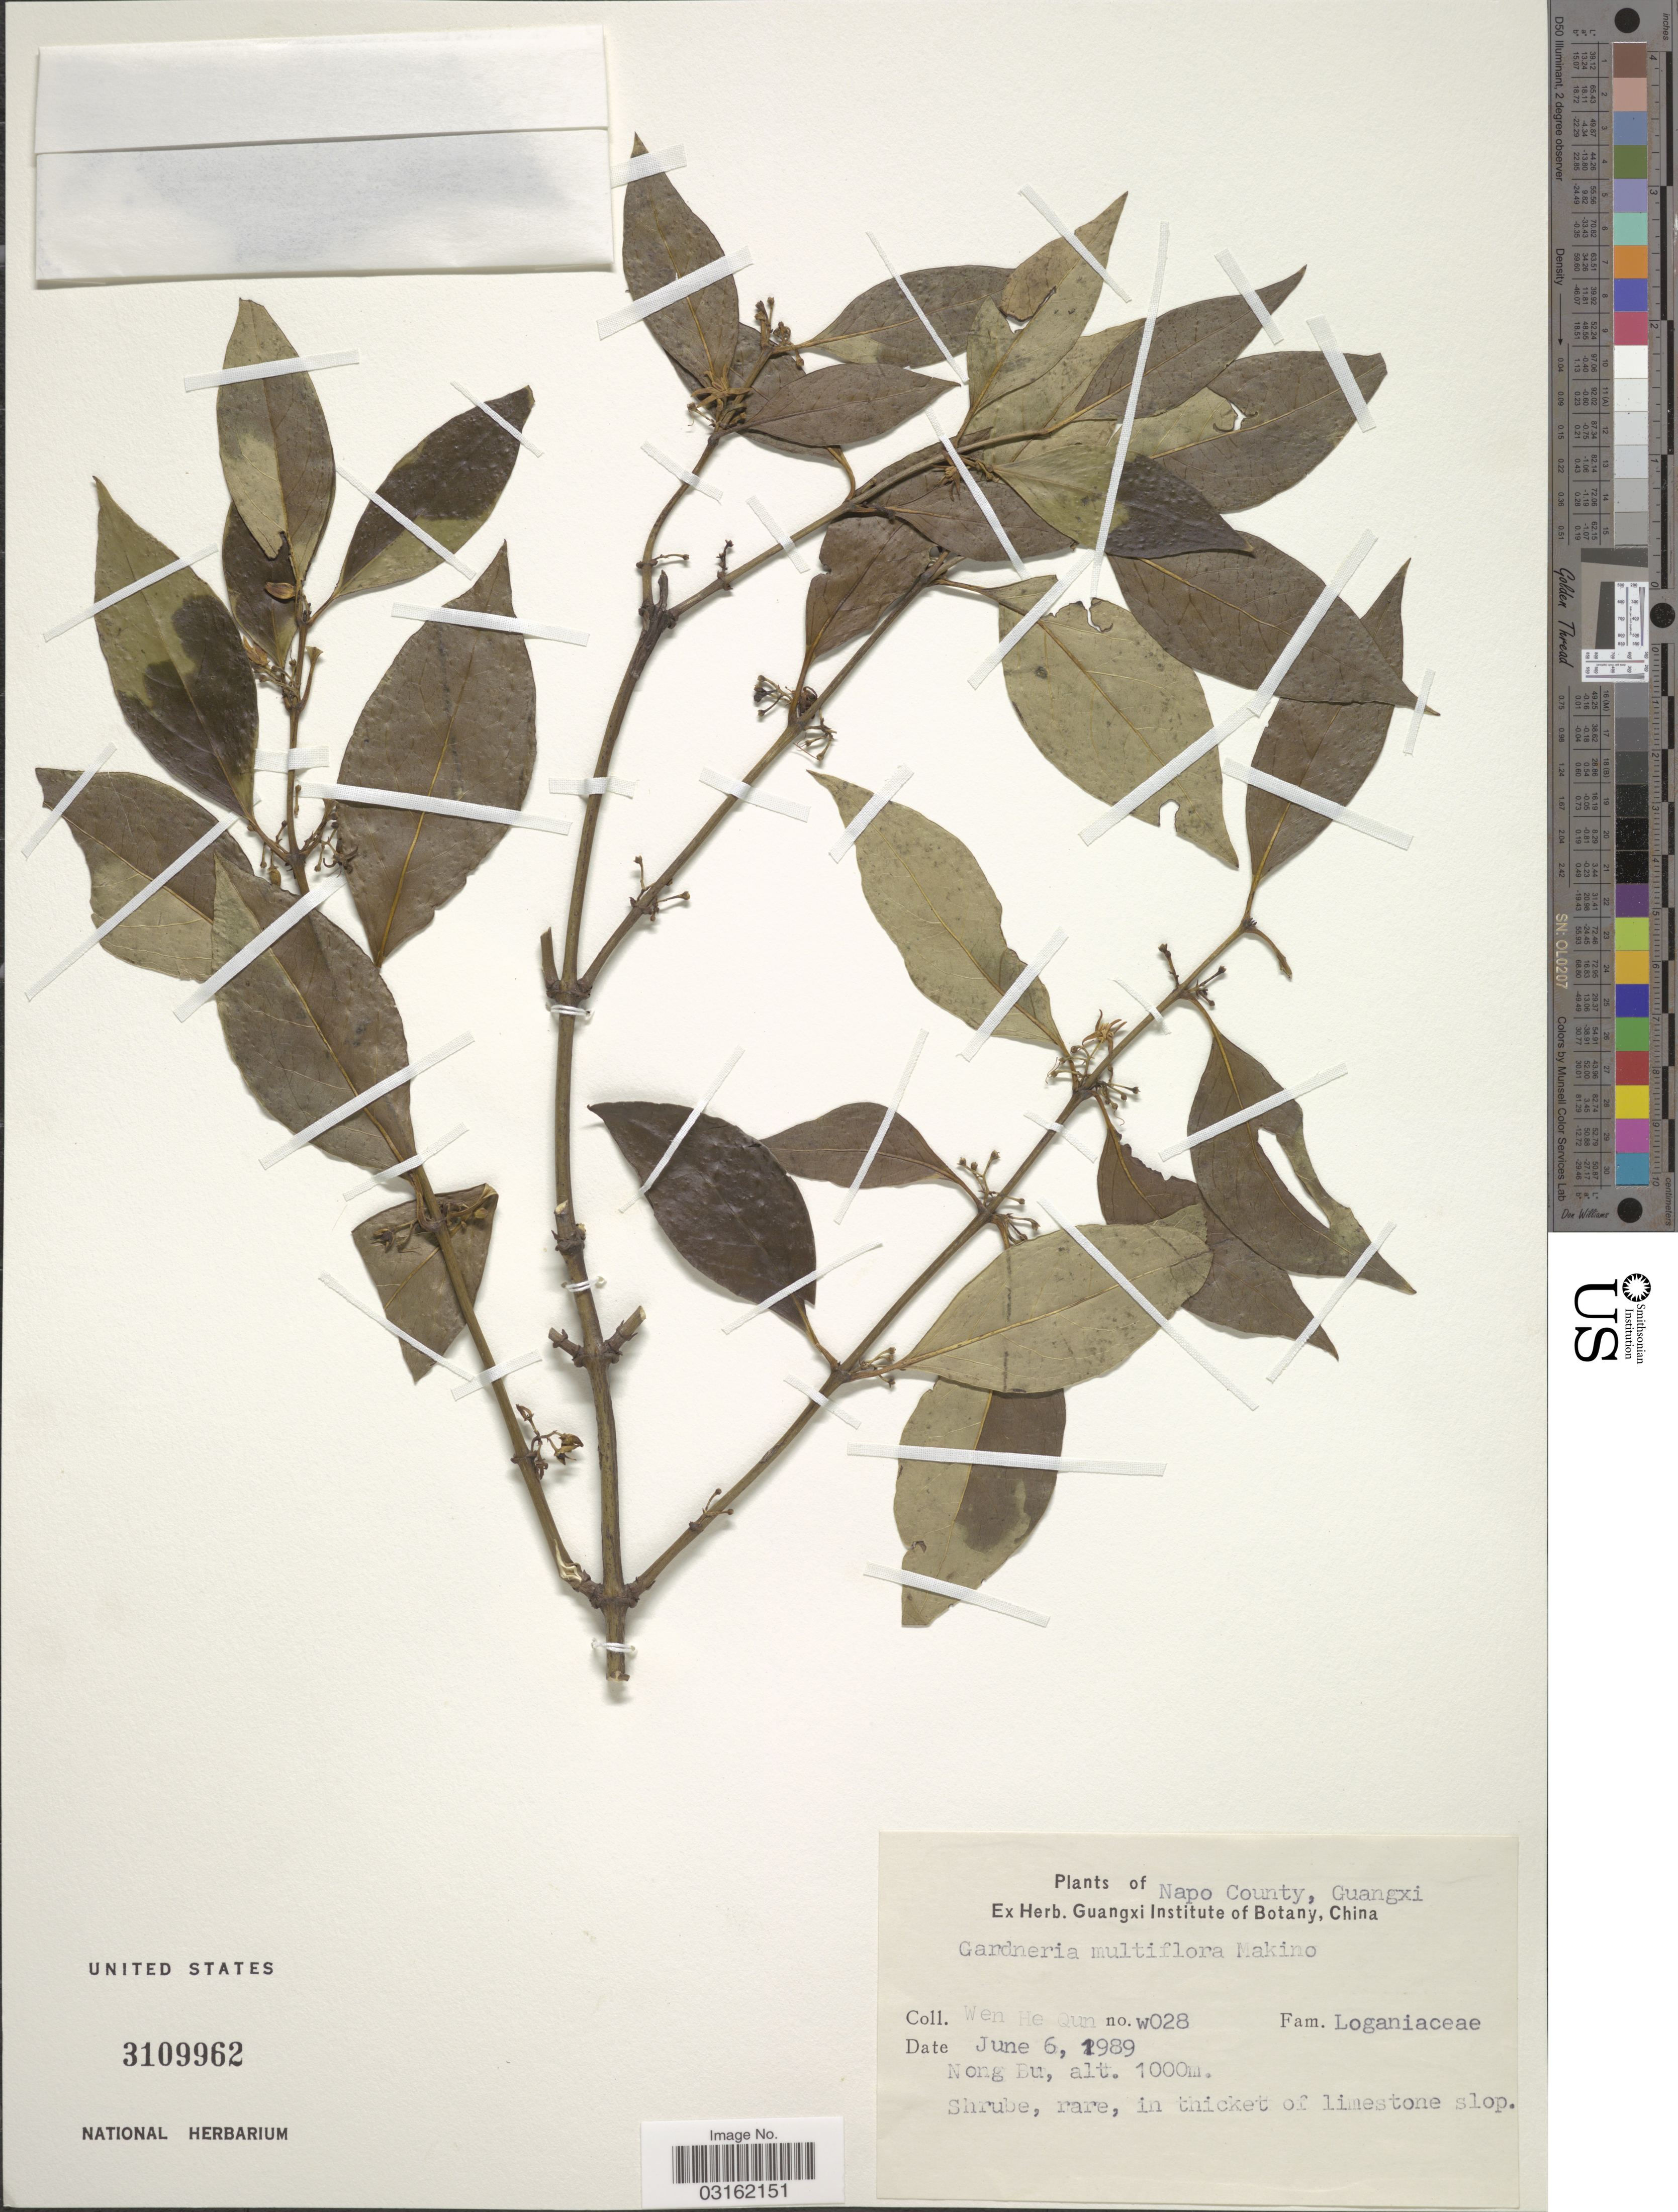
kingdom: Plantae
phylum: Tracheophyta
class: Magnoliopsida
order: Gentianales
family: Loganiaceae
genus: Gardneria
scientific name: Gardneria multiflora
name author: Makino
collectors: W. Qun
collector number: W028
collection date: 1989-06-06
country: China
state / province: Guangxi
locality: Napo County, Nong Bu.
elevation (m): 1000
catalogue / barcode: US 3109962